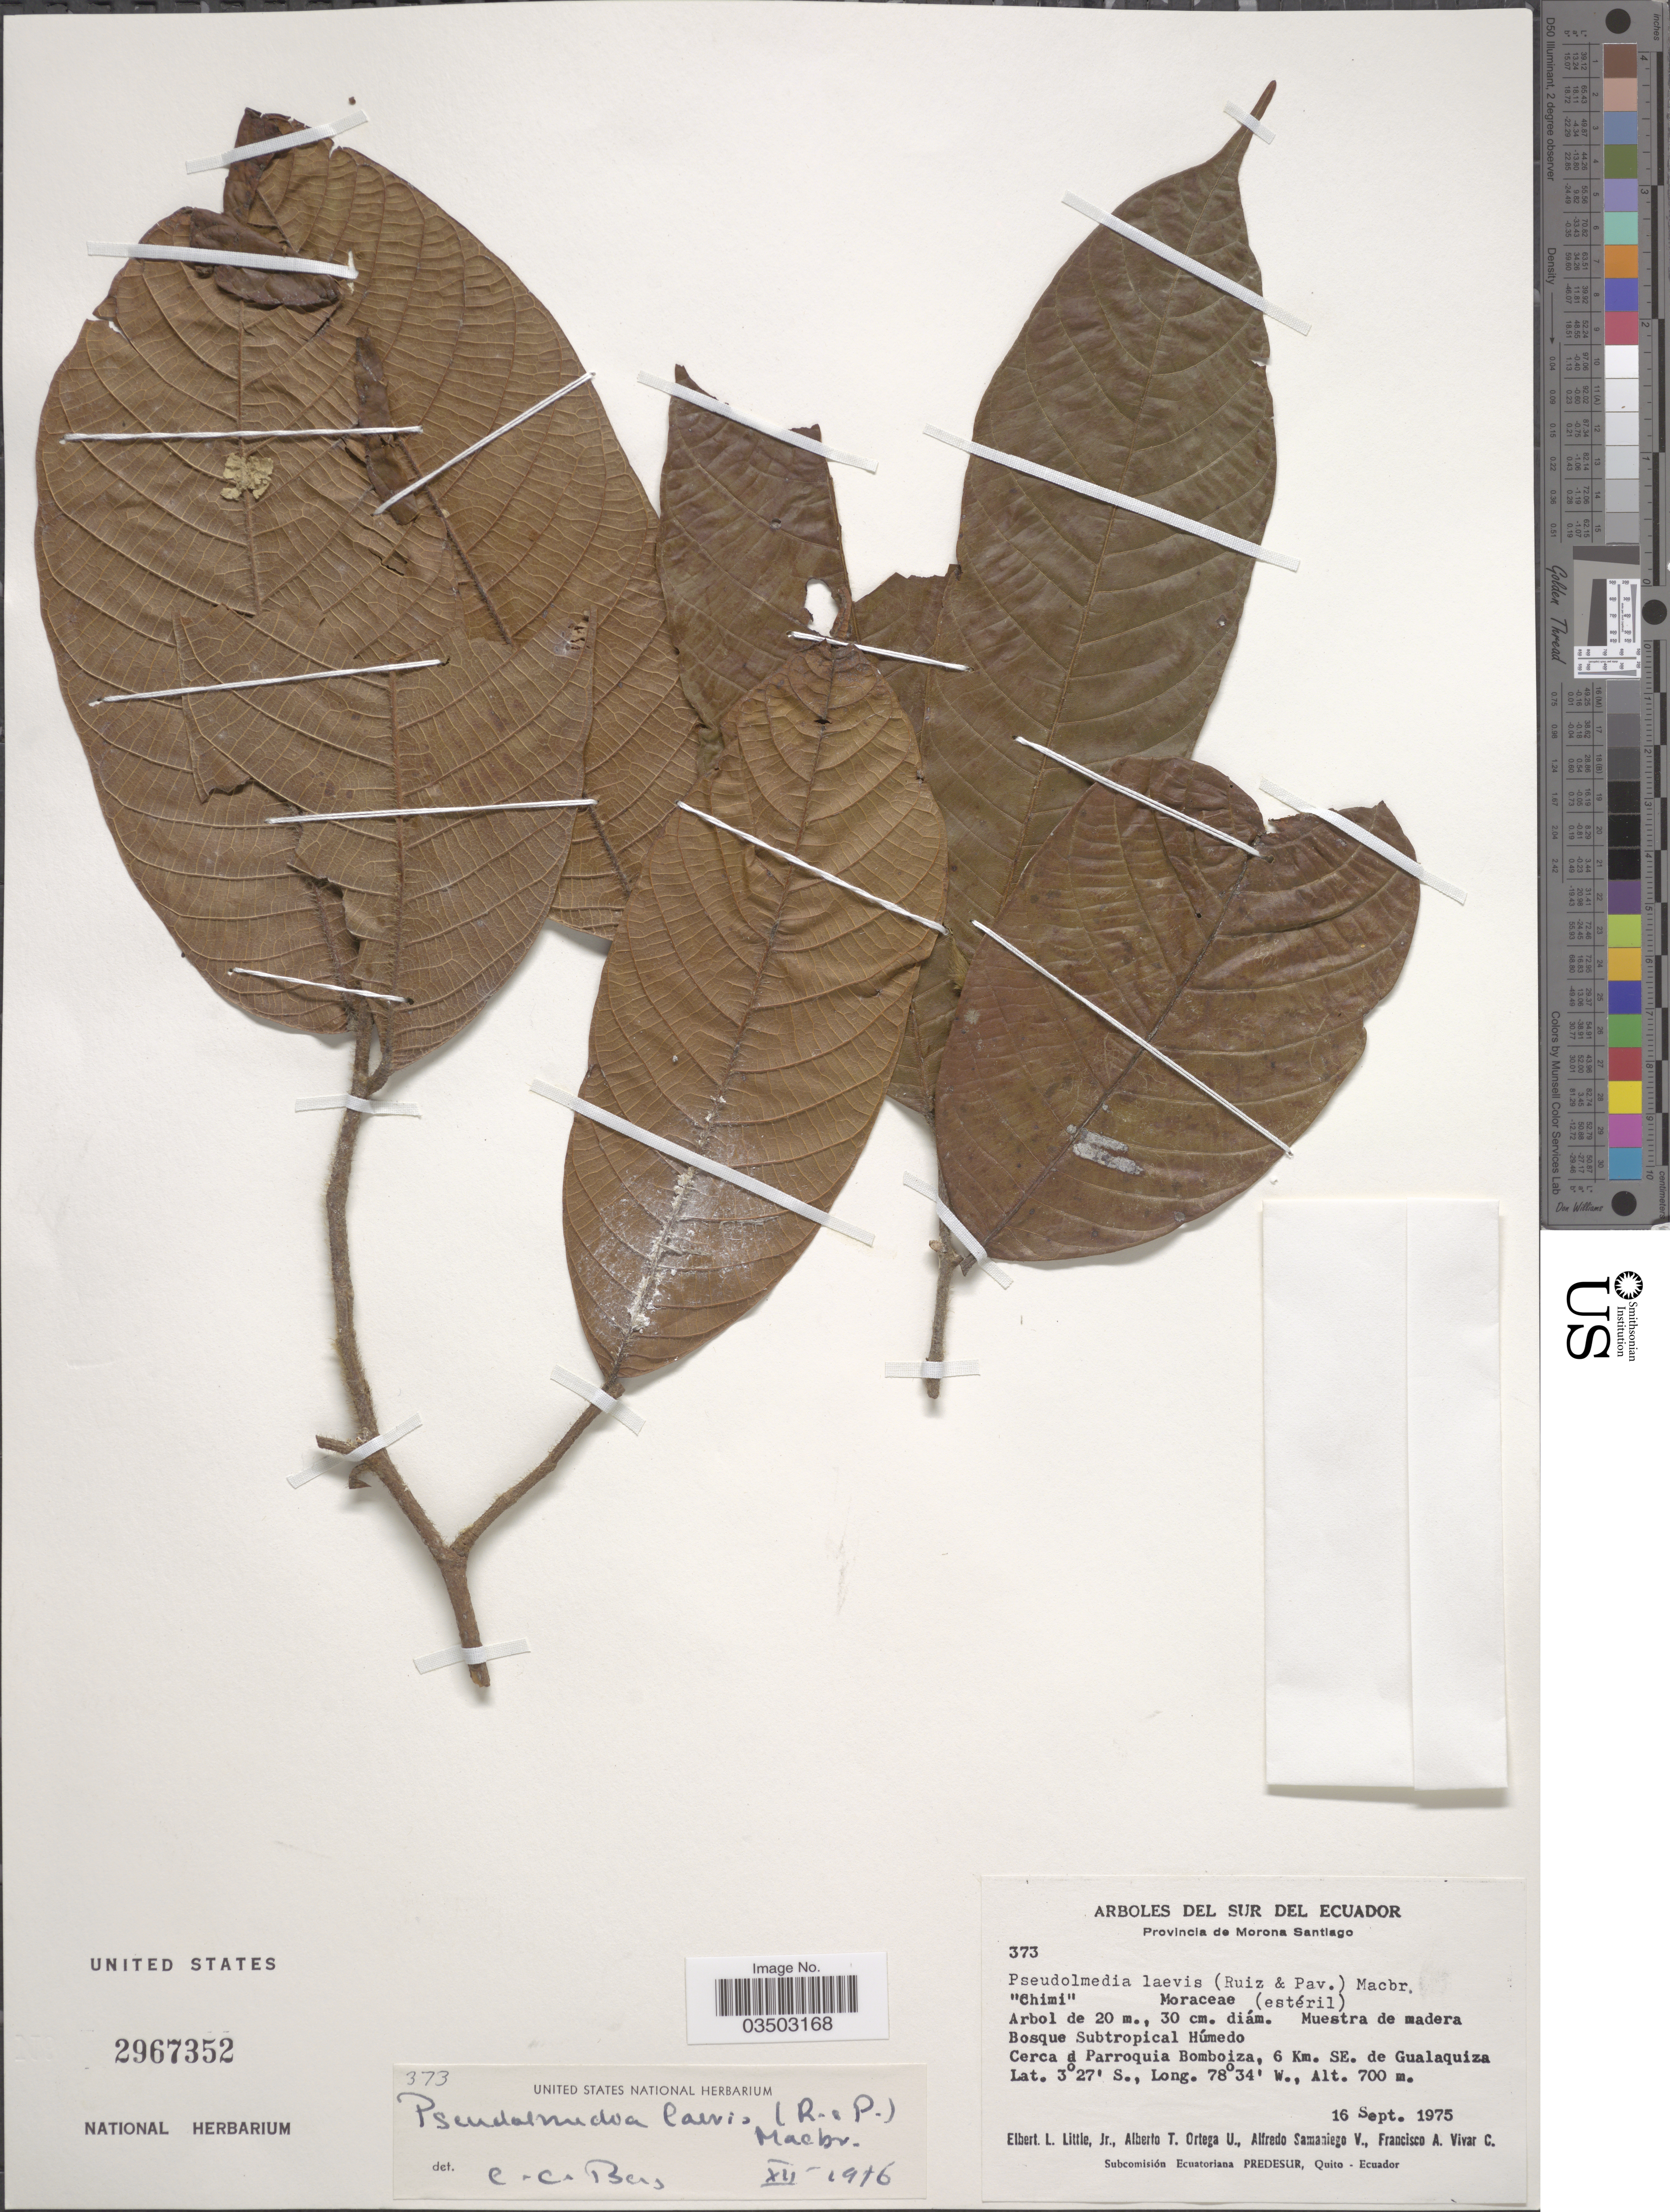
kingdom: Plantae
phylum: Tracheophyta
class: Magnoliopsida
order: Rosales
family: Moraceae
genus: Pseudolmedia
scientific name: Pseudolmedia laevis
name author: (Ruiz & Pav.) J.F. Macbr.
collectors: E. L. Little, A. T. Ortega U., A. V. Samaniego & F. A. Vivar C.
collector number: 373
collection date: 1975-09-16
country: Ecuador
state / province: Morona-Santiago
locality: Sur del Ecuador. Cerca a Parroquia Bomboiza, 6 Km. SE. de Gualaquiza.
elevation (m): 700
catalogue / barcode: US 2967352